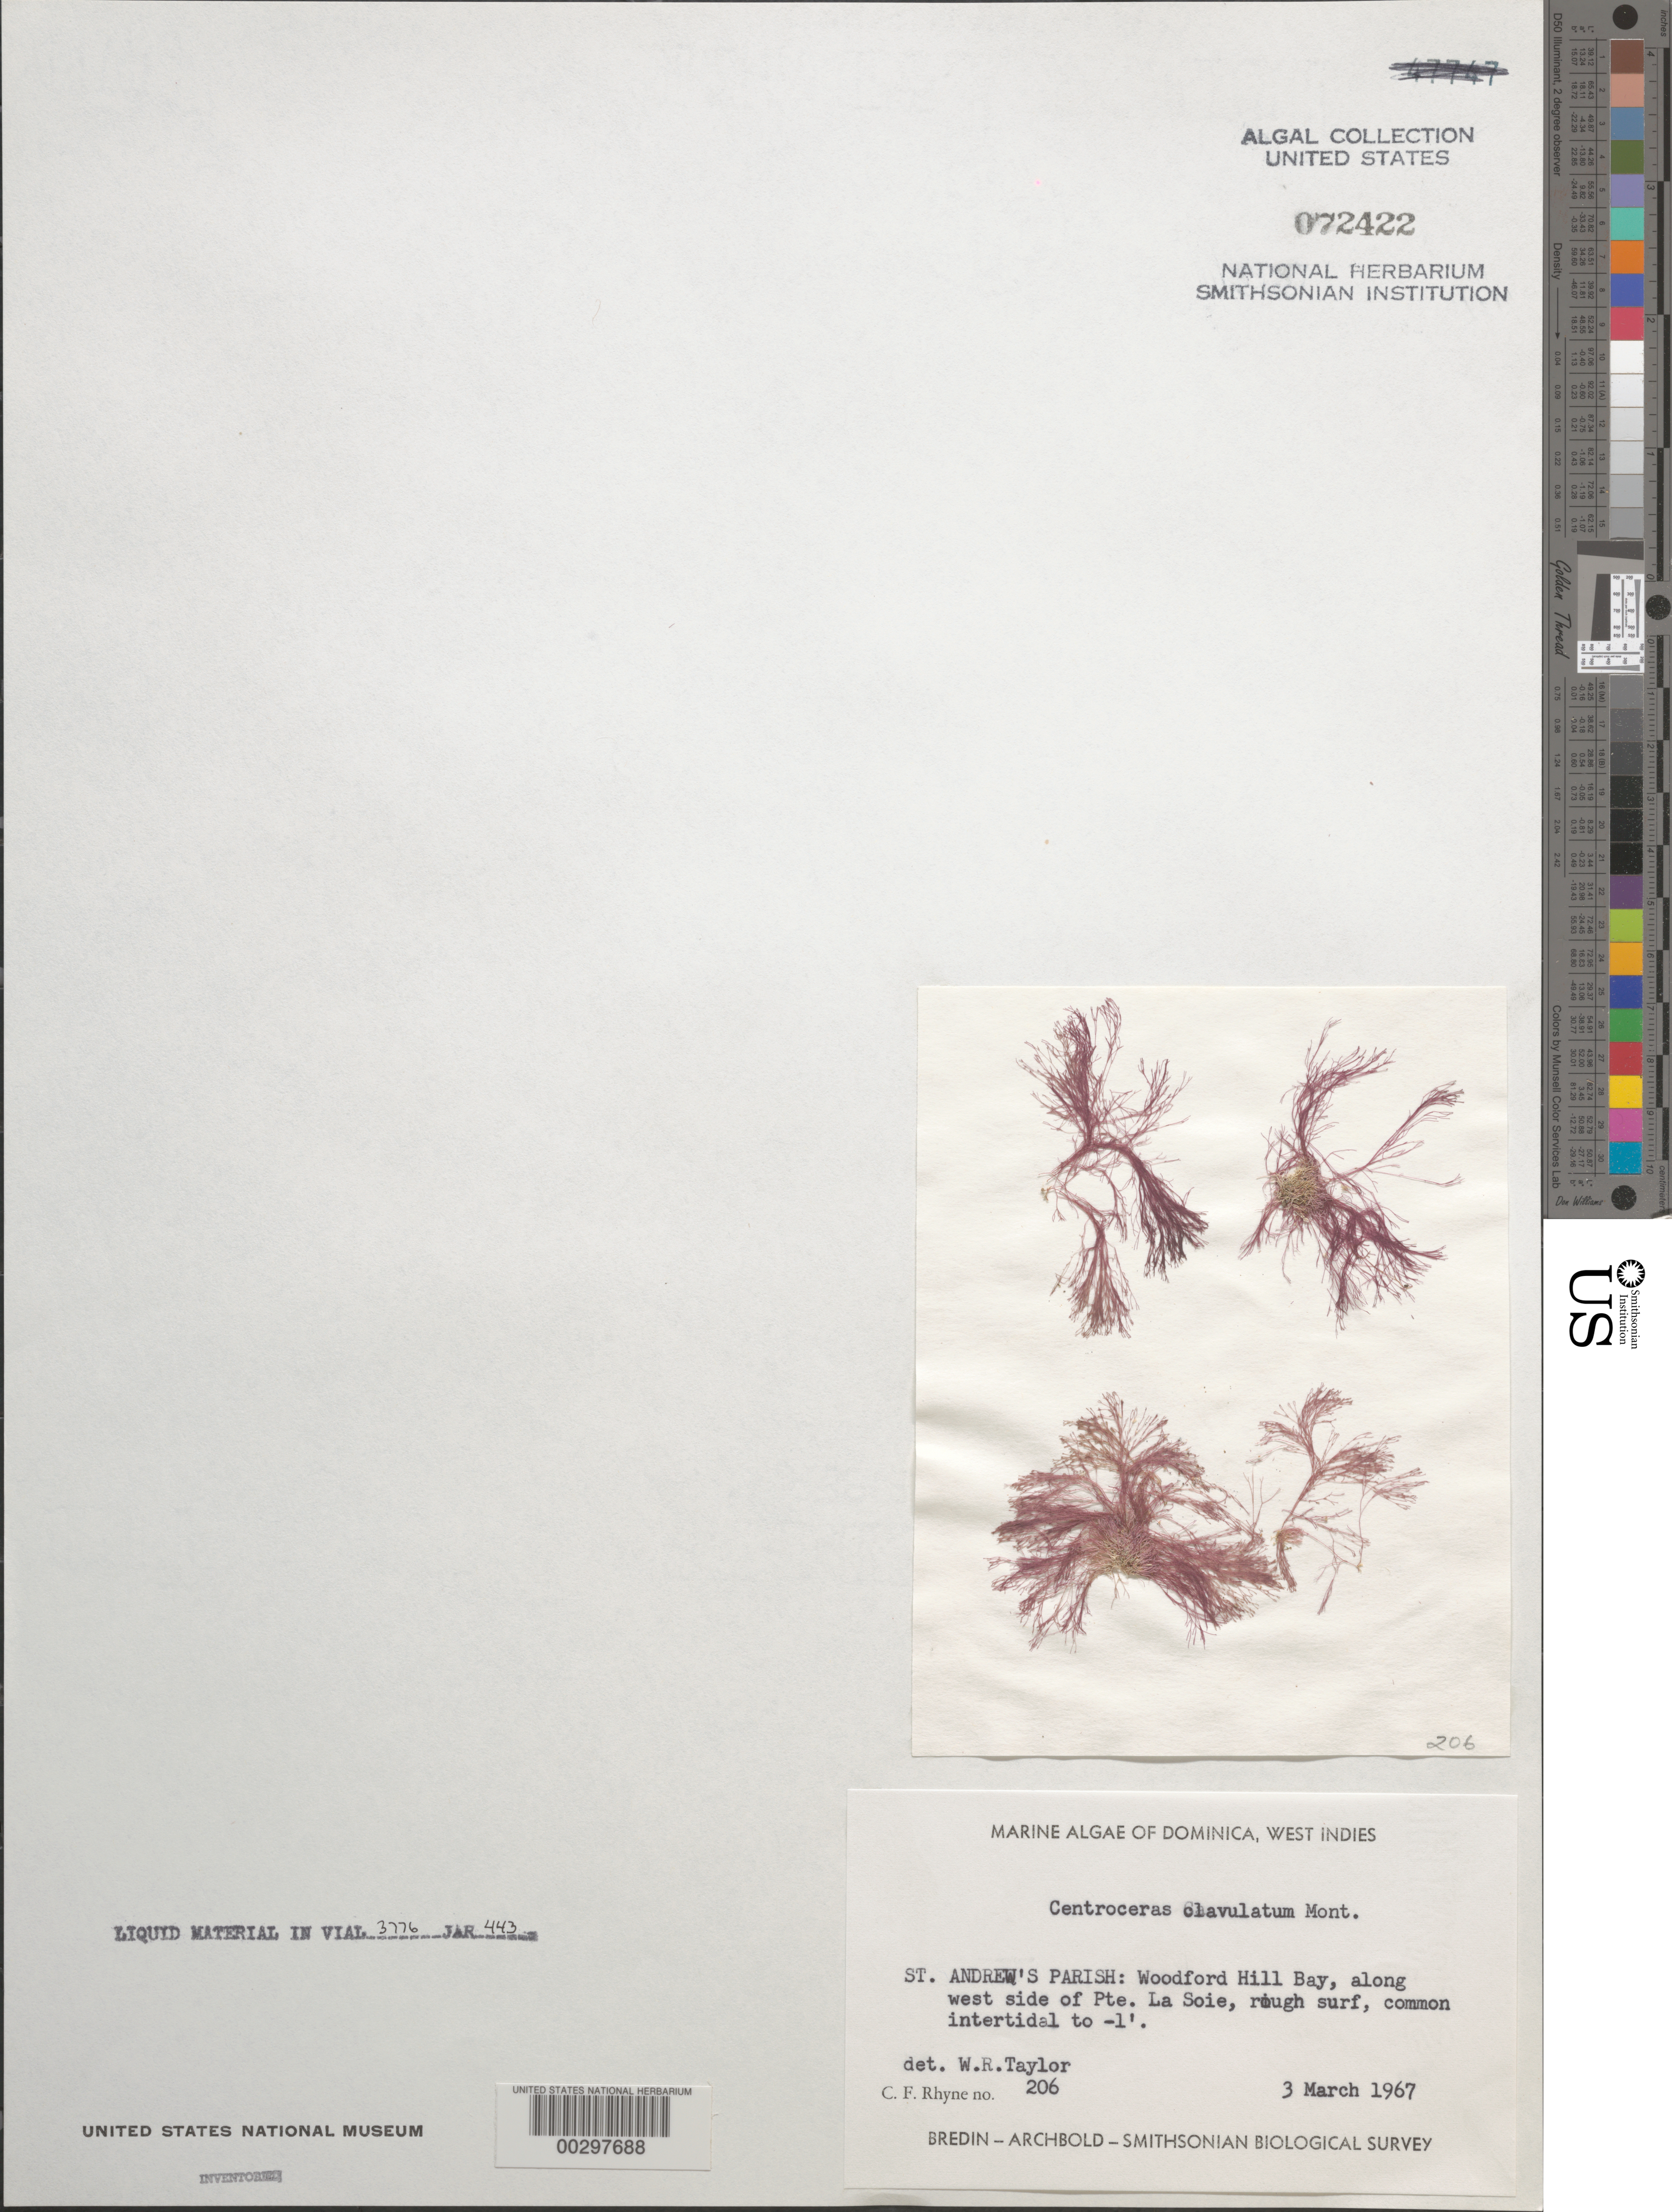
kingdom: Plantae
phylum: Rhodophyta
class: Florideophyceae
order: Ceramiales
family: Ceramiaceae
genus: Centroceras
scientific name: Centroceras clavulatum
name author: (C. Agardh) Mont.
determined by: Taylor, William R.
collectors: C. Rhyne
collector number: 206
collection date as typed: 03 Mar 1967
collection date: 1967-03-03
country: Dominica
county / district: St. Andrew's Parish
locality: Woodford Hill Bay, Pointe la Soie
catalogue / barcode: US 72422